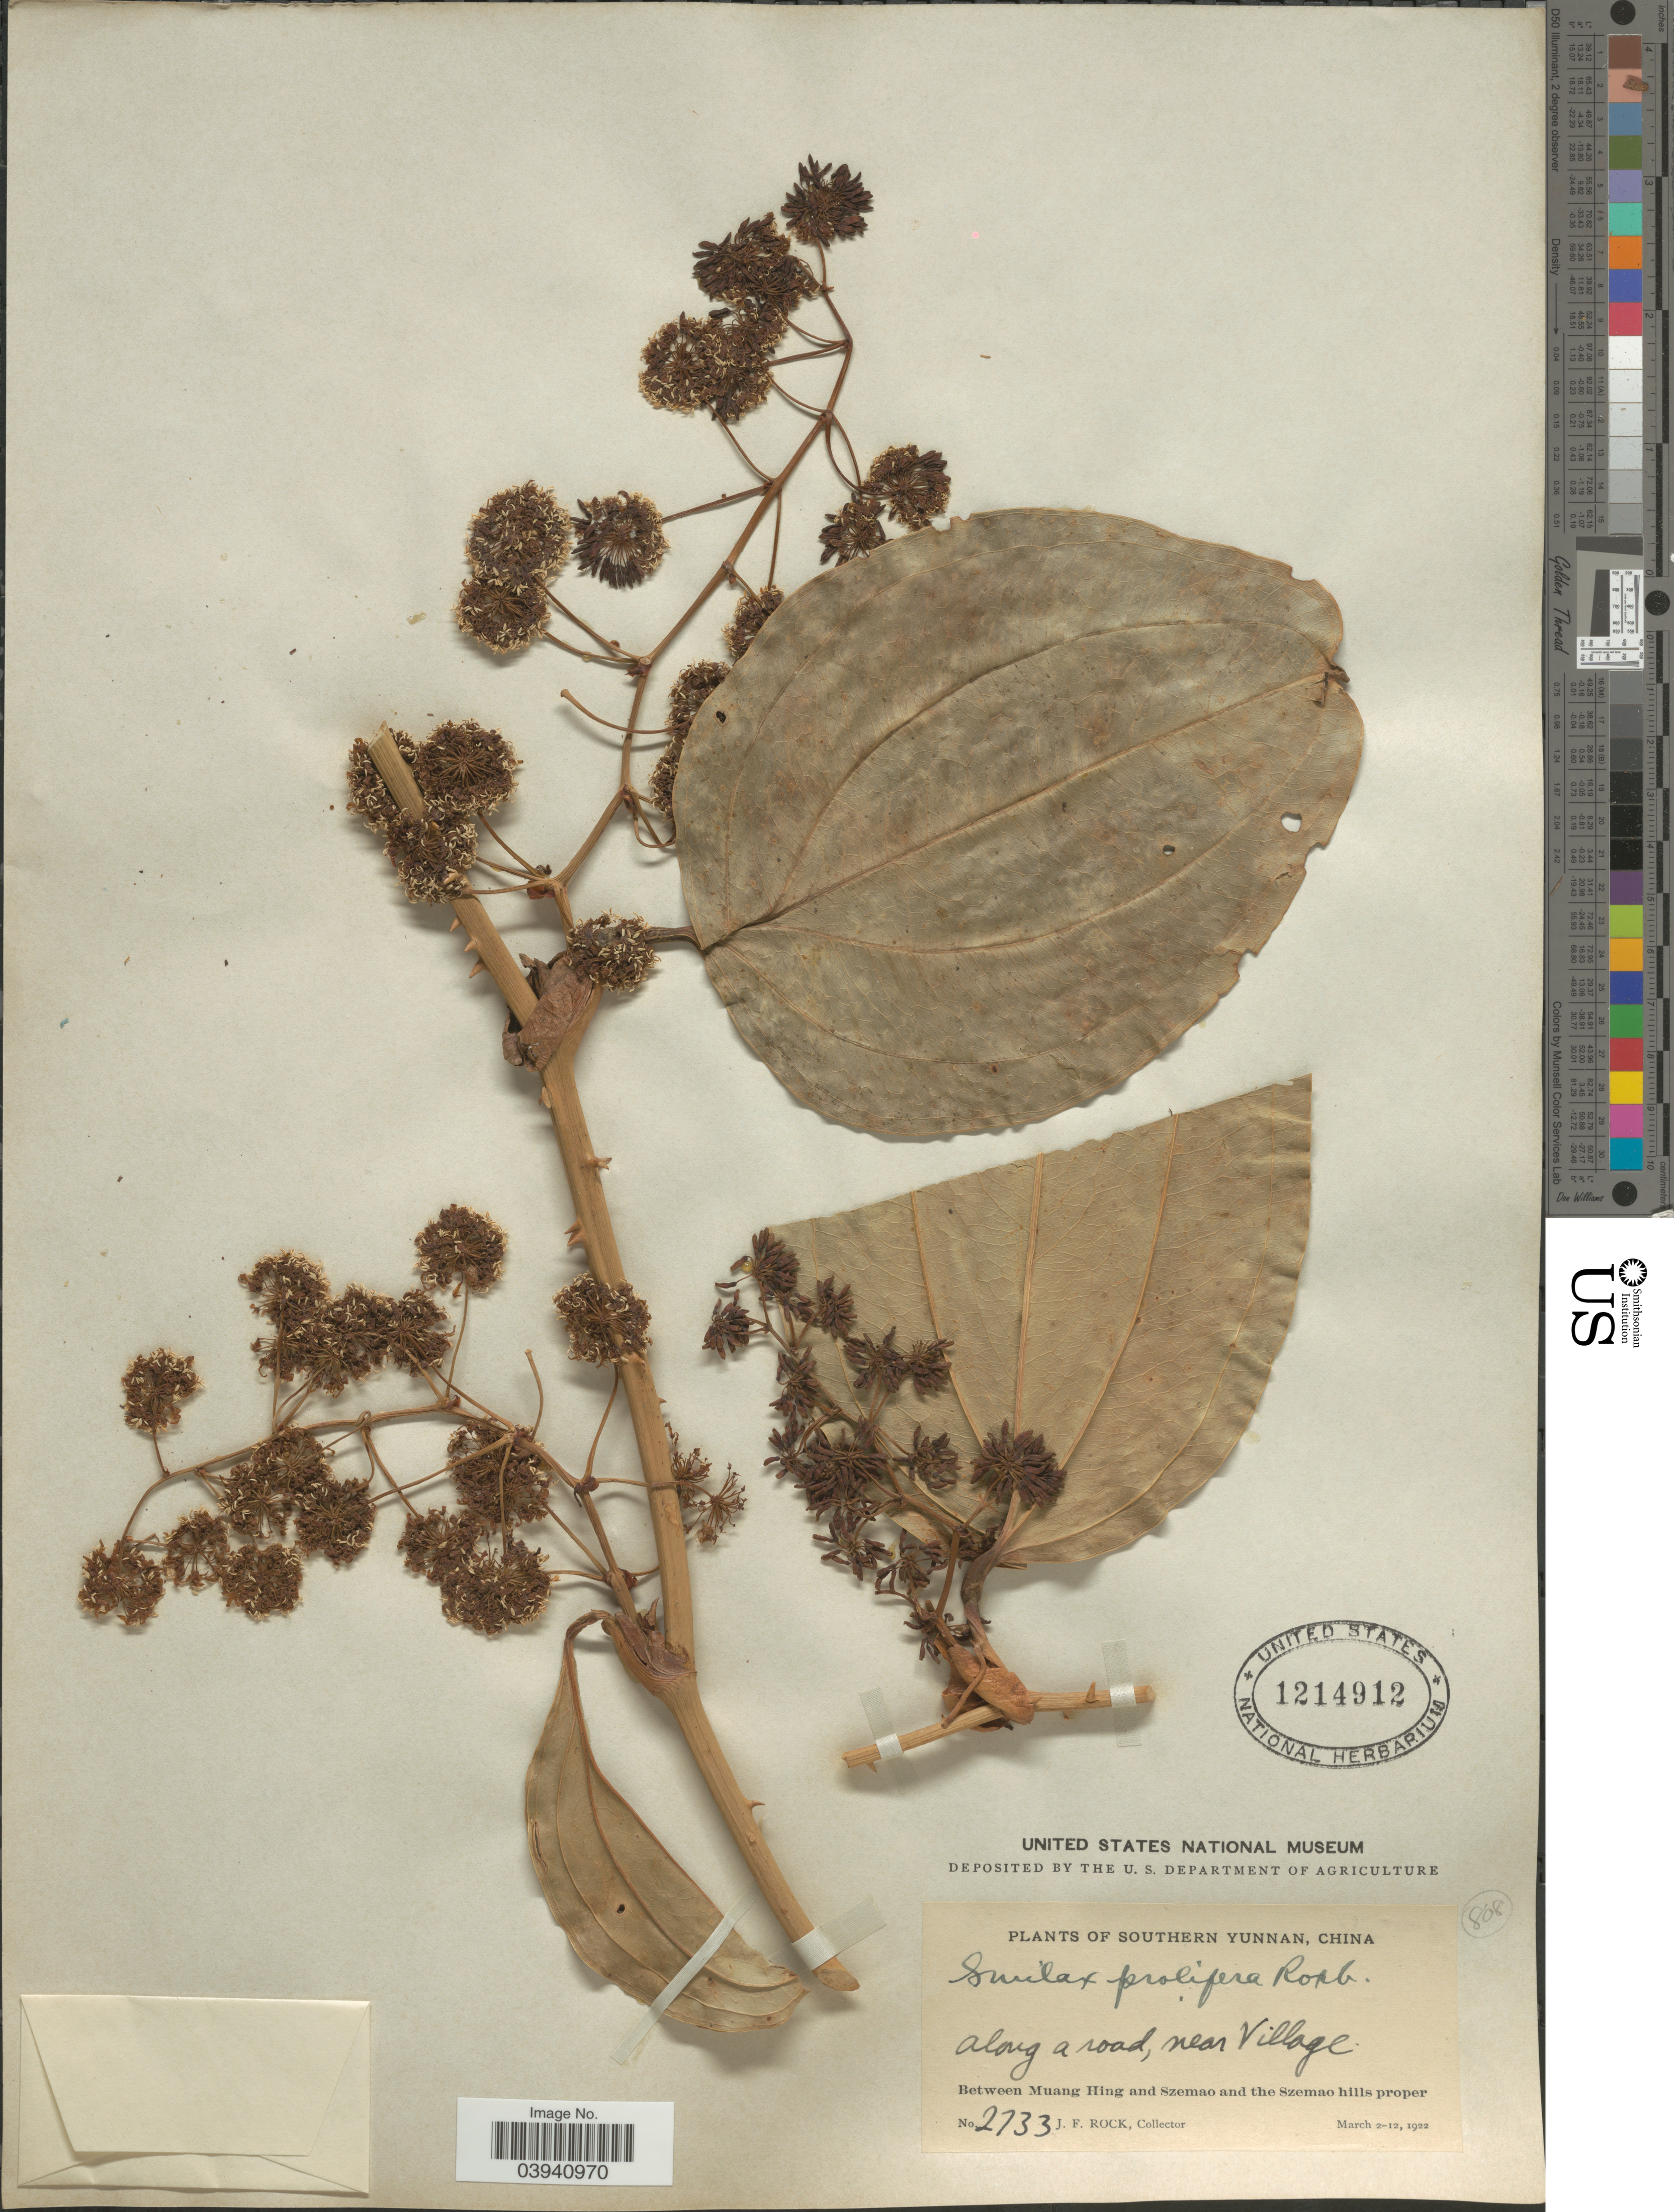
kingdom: Plantae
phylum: Tracheophyta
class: Liliopsida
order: Liliales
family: Smilacaceae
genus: Smilax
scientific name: Smilax prolifera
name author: Roxb.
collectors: J. Rock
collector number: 2733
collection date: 1922-03-02/1922-03-12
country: China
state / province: Yunnan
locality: Southern Yunnan. Along a road, near Village. Between Muang Hing and Szemao and the Szemao hills proper.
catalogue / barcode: US 1214912